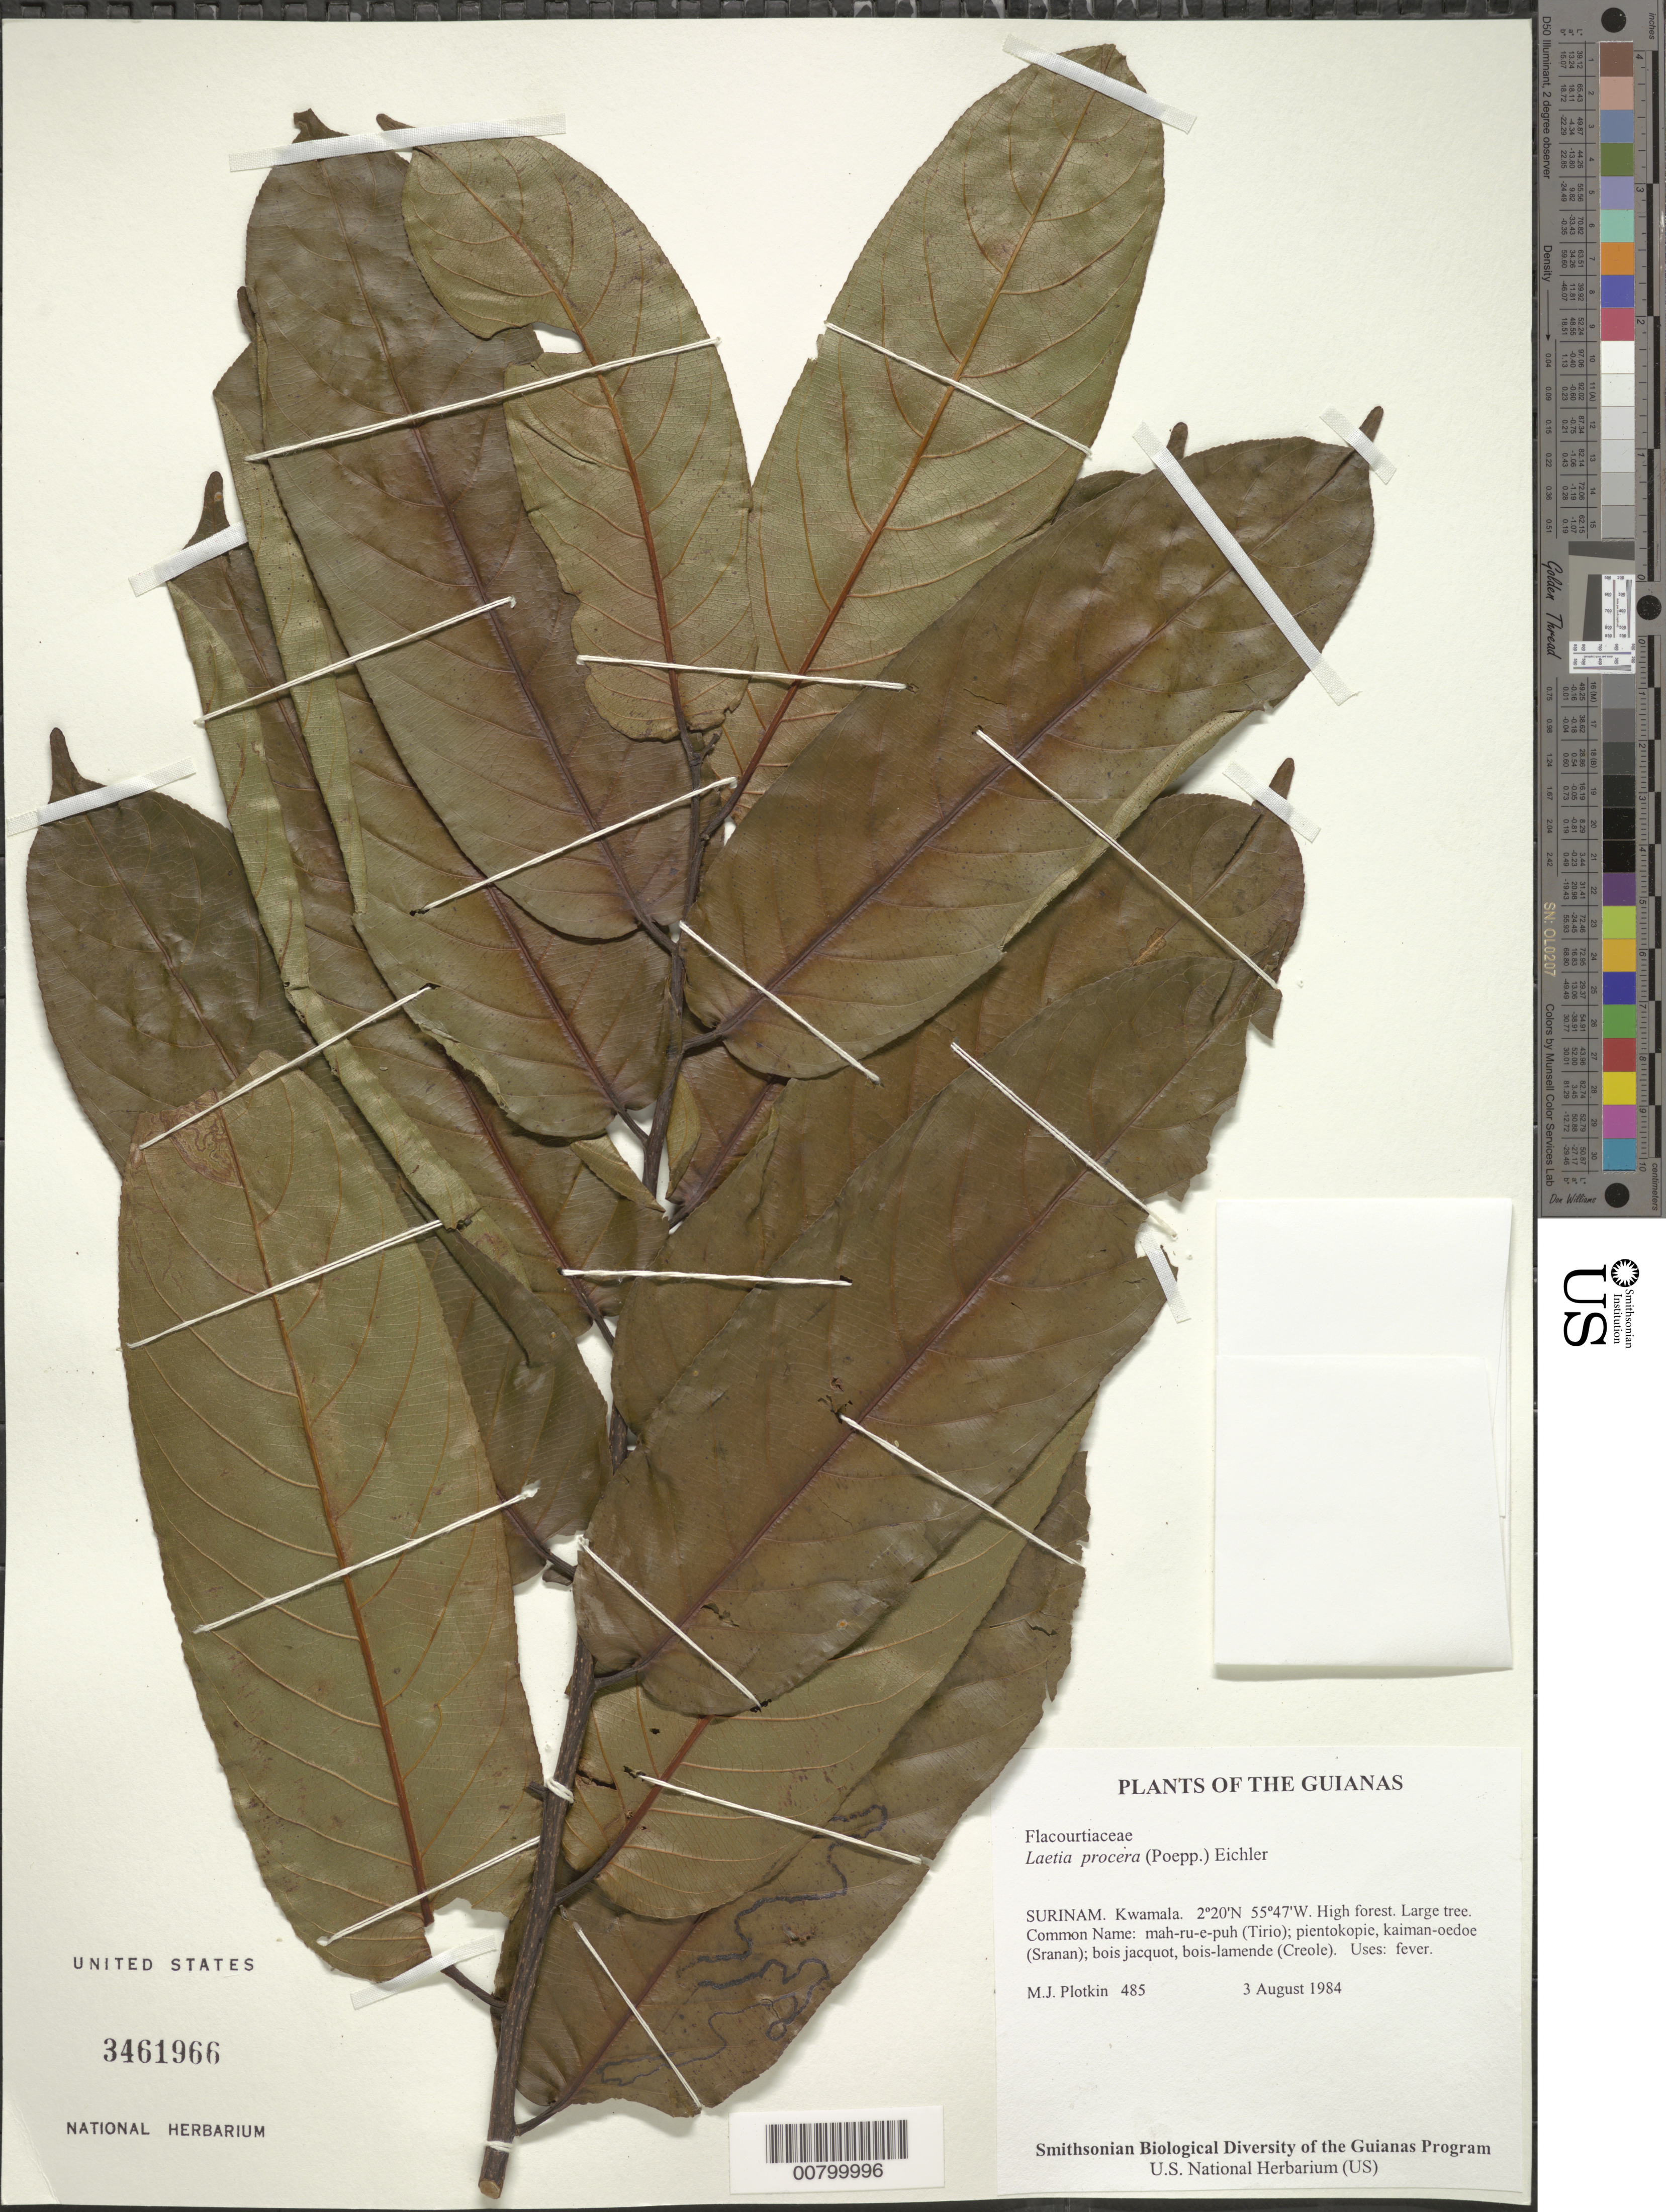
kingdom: Plantae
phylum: Tracheophyta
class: Magnoliopsida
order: Malpighiales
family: Salicaceae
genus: Laetia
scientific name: Laetia procera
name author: (Poepp.) Eichler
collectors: M. Plotkin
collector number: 485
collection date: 1984-08-03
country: Suriname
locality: The Guianas, Kwamala.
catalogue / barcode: US 3461966